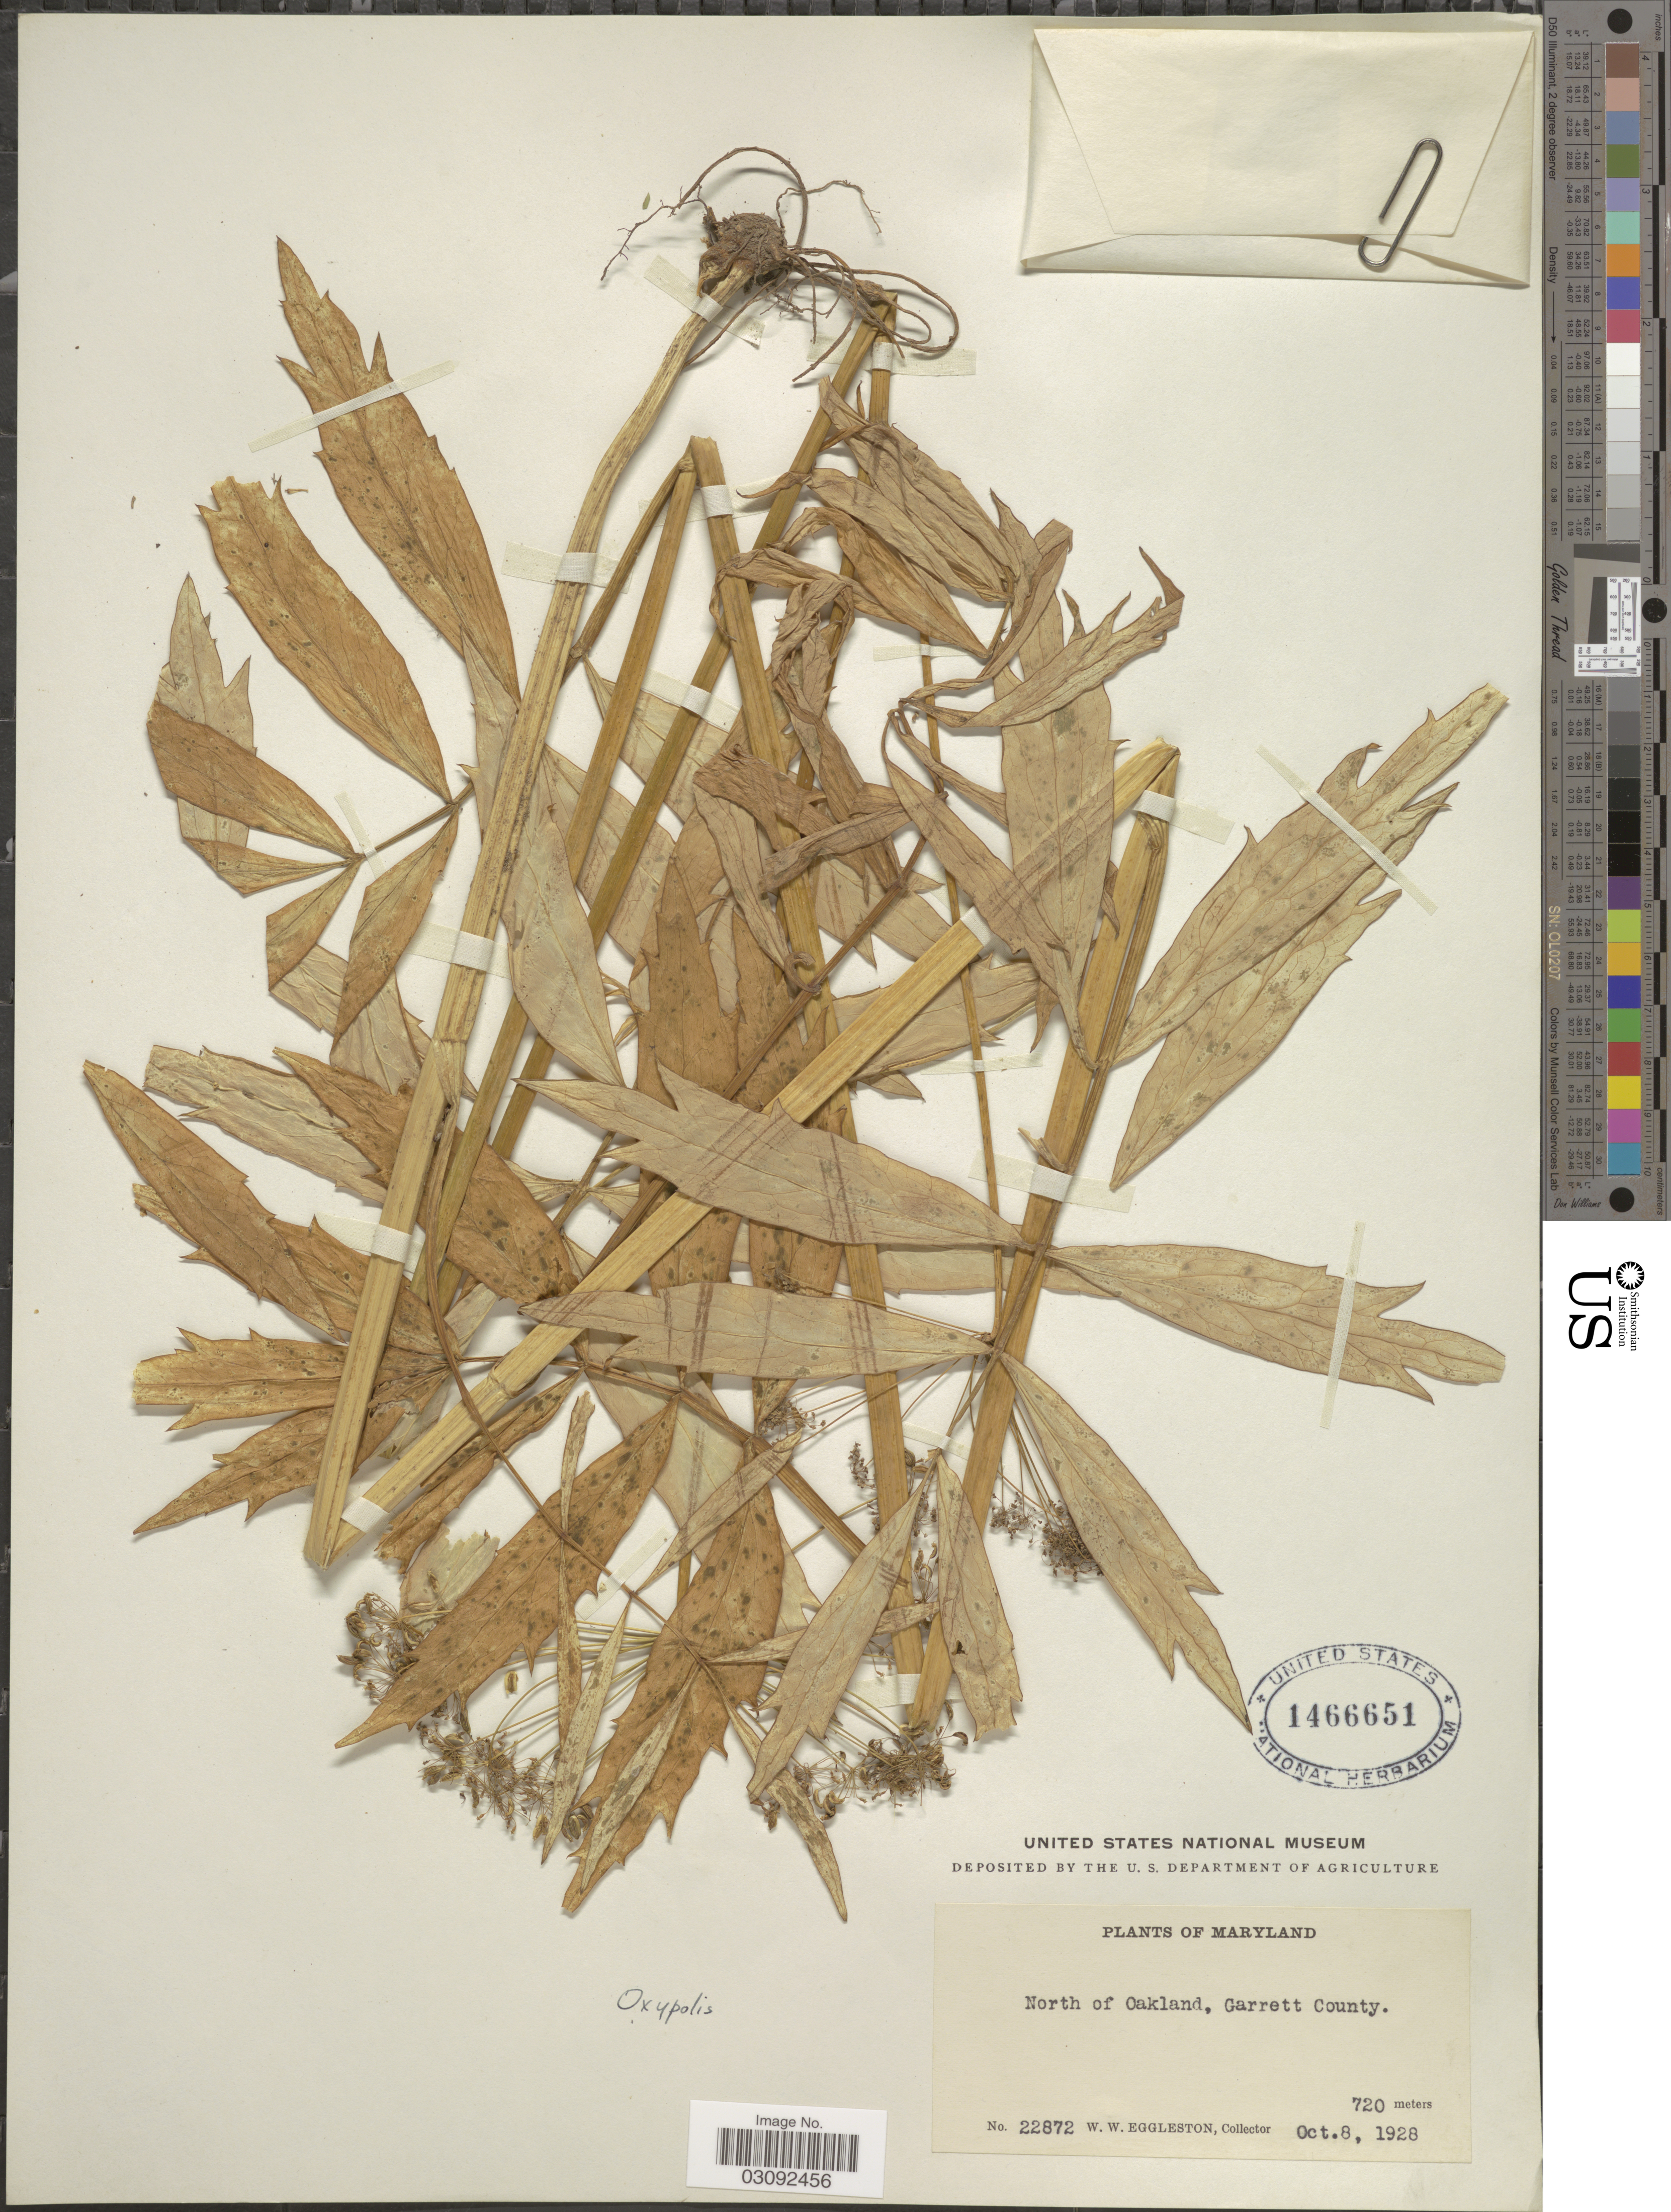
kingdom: Plantae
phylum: Tracheophyta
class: Magnoliopsida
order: Apiales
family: Apiaceae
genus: Oxypolis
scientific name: Oxypolis rigidior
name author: (L.) Raf.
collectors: W. W. Eggleston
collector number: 22872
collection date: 1928-10-08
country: United States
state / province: Maryland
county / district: Garrett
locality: North of Oakland, Garrett County.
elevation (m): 720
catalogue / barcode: US 1466651